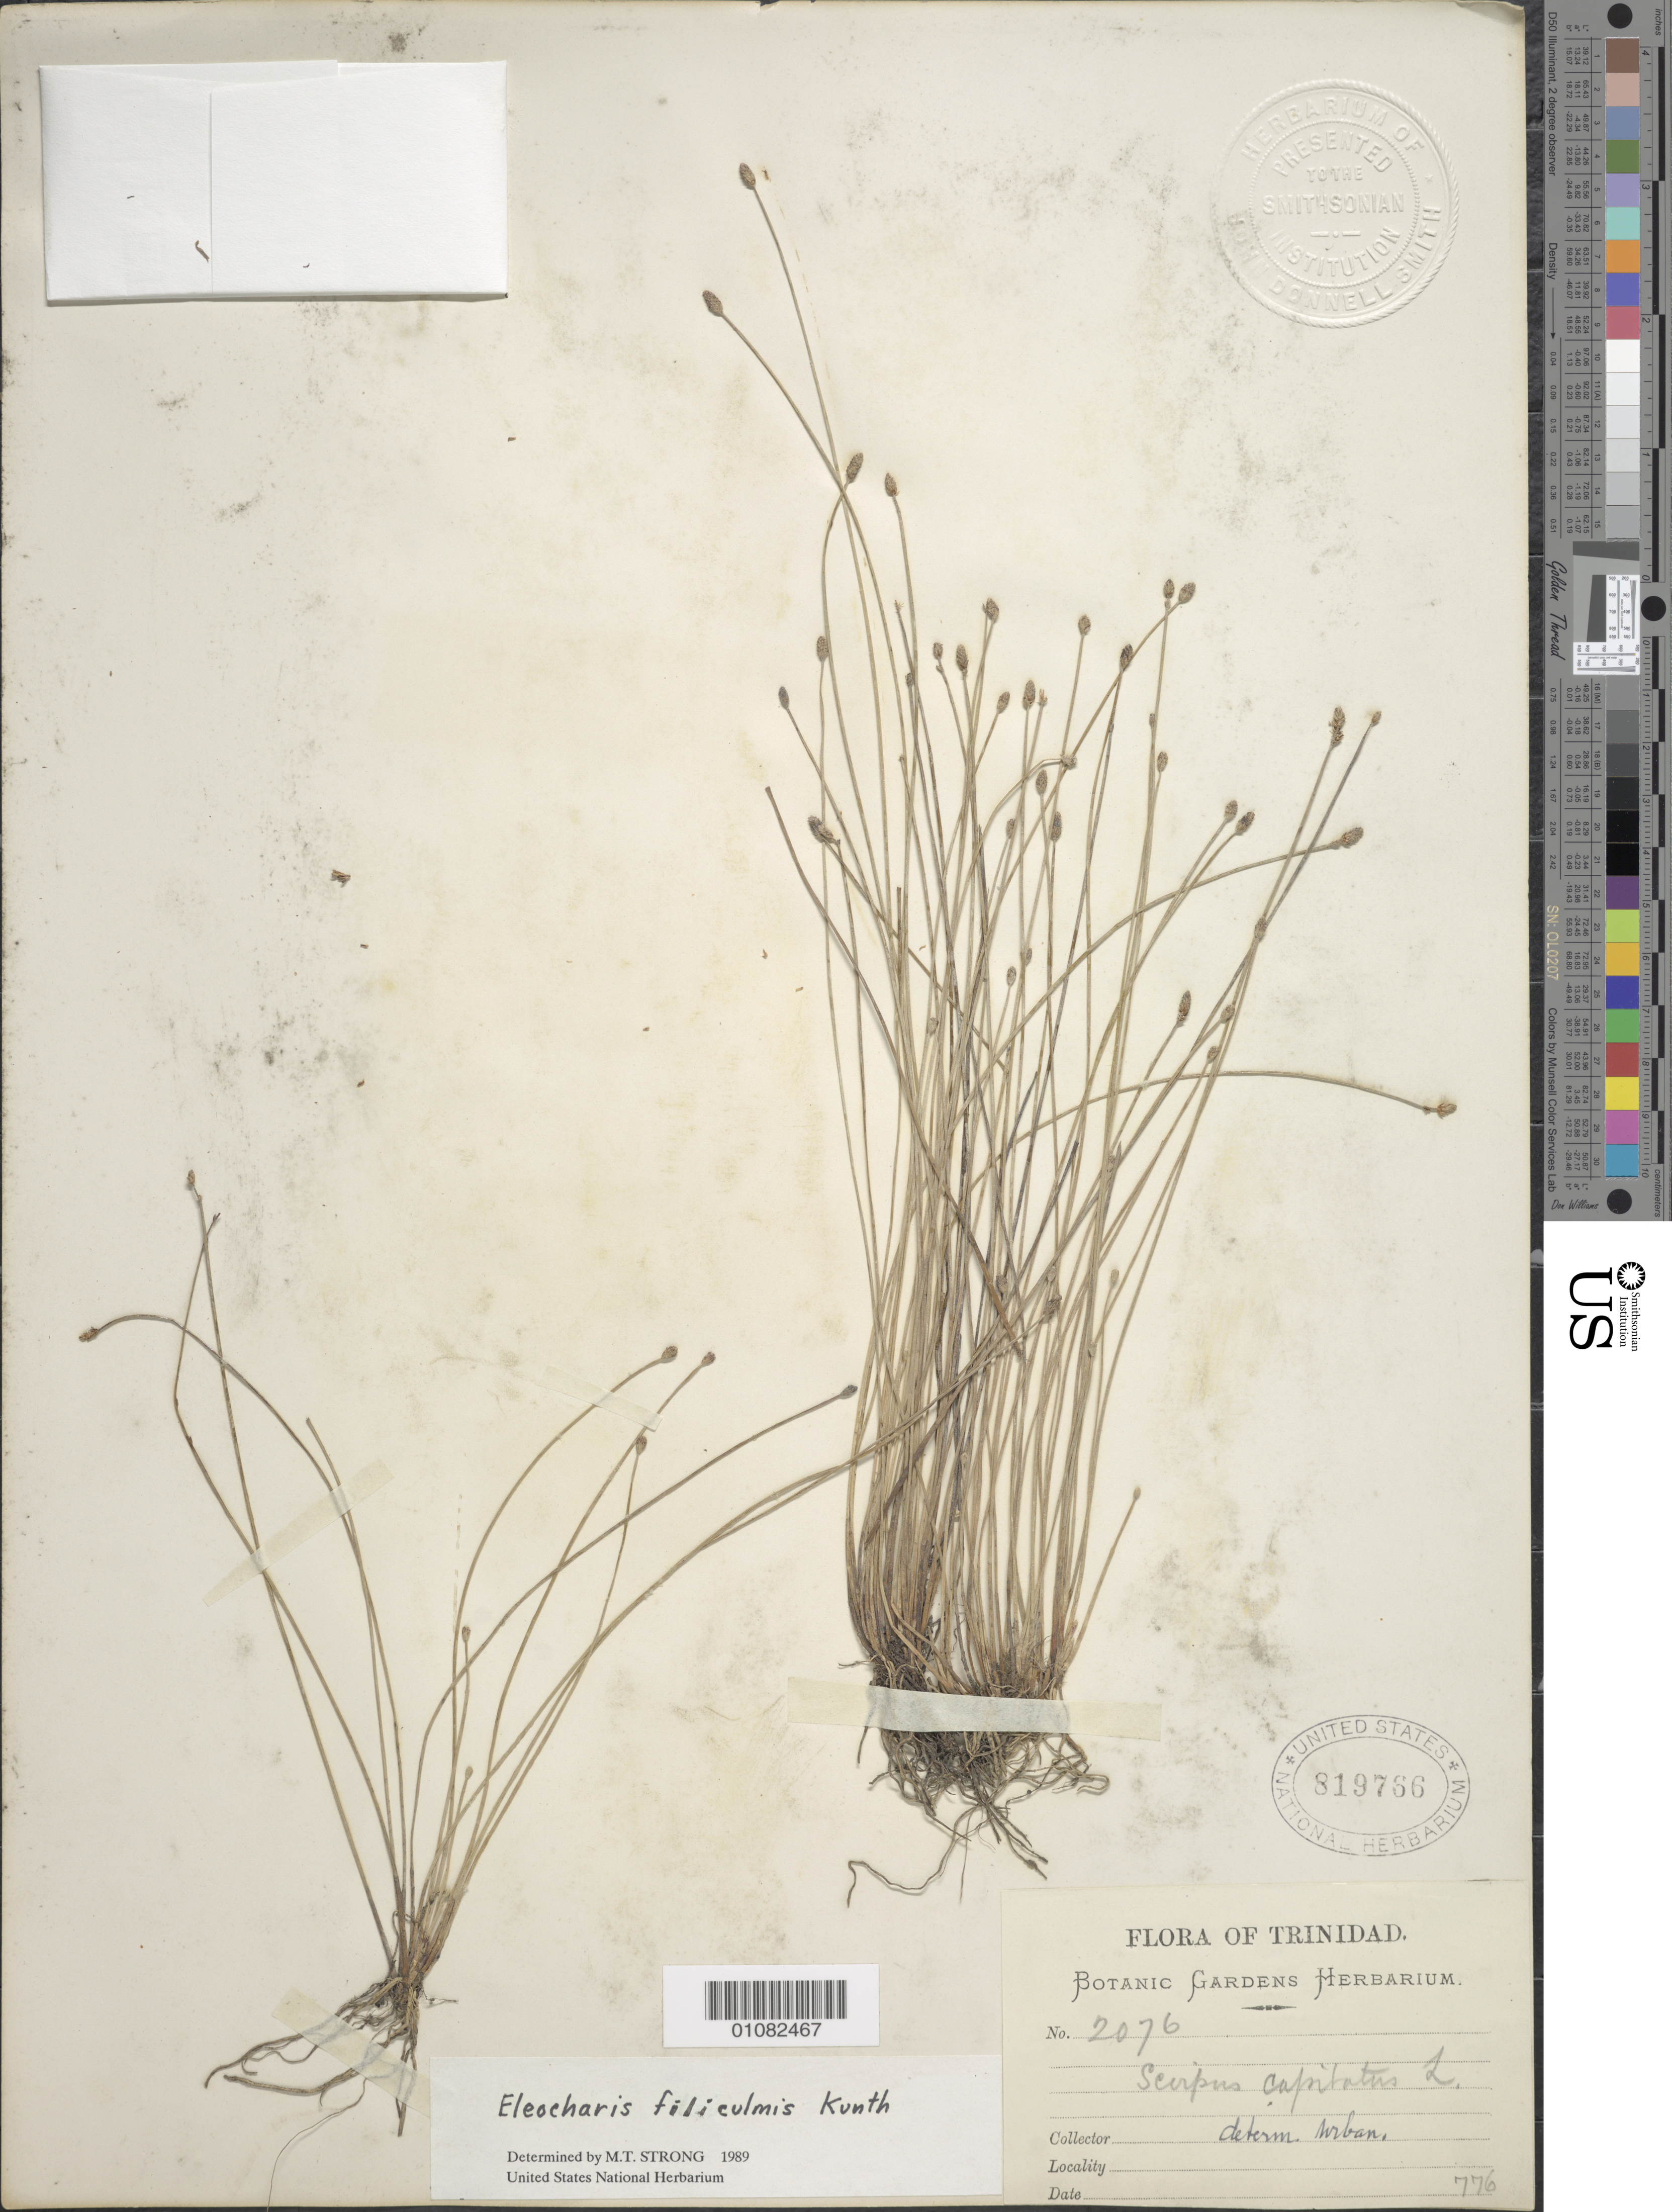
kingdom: Plantae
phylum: Tracheophyta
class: Liliopsida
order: Poales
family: Cyperaceae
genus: Eleocharis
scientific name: Eleocharis filiculmis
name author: Kunth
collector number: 2076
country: Trinidad and Tobago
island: Trinidad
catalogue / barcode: US 819766